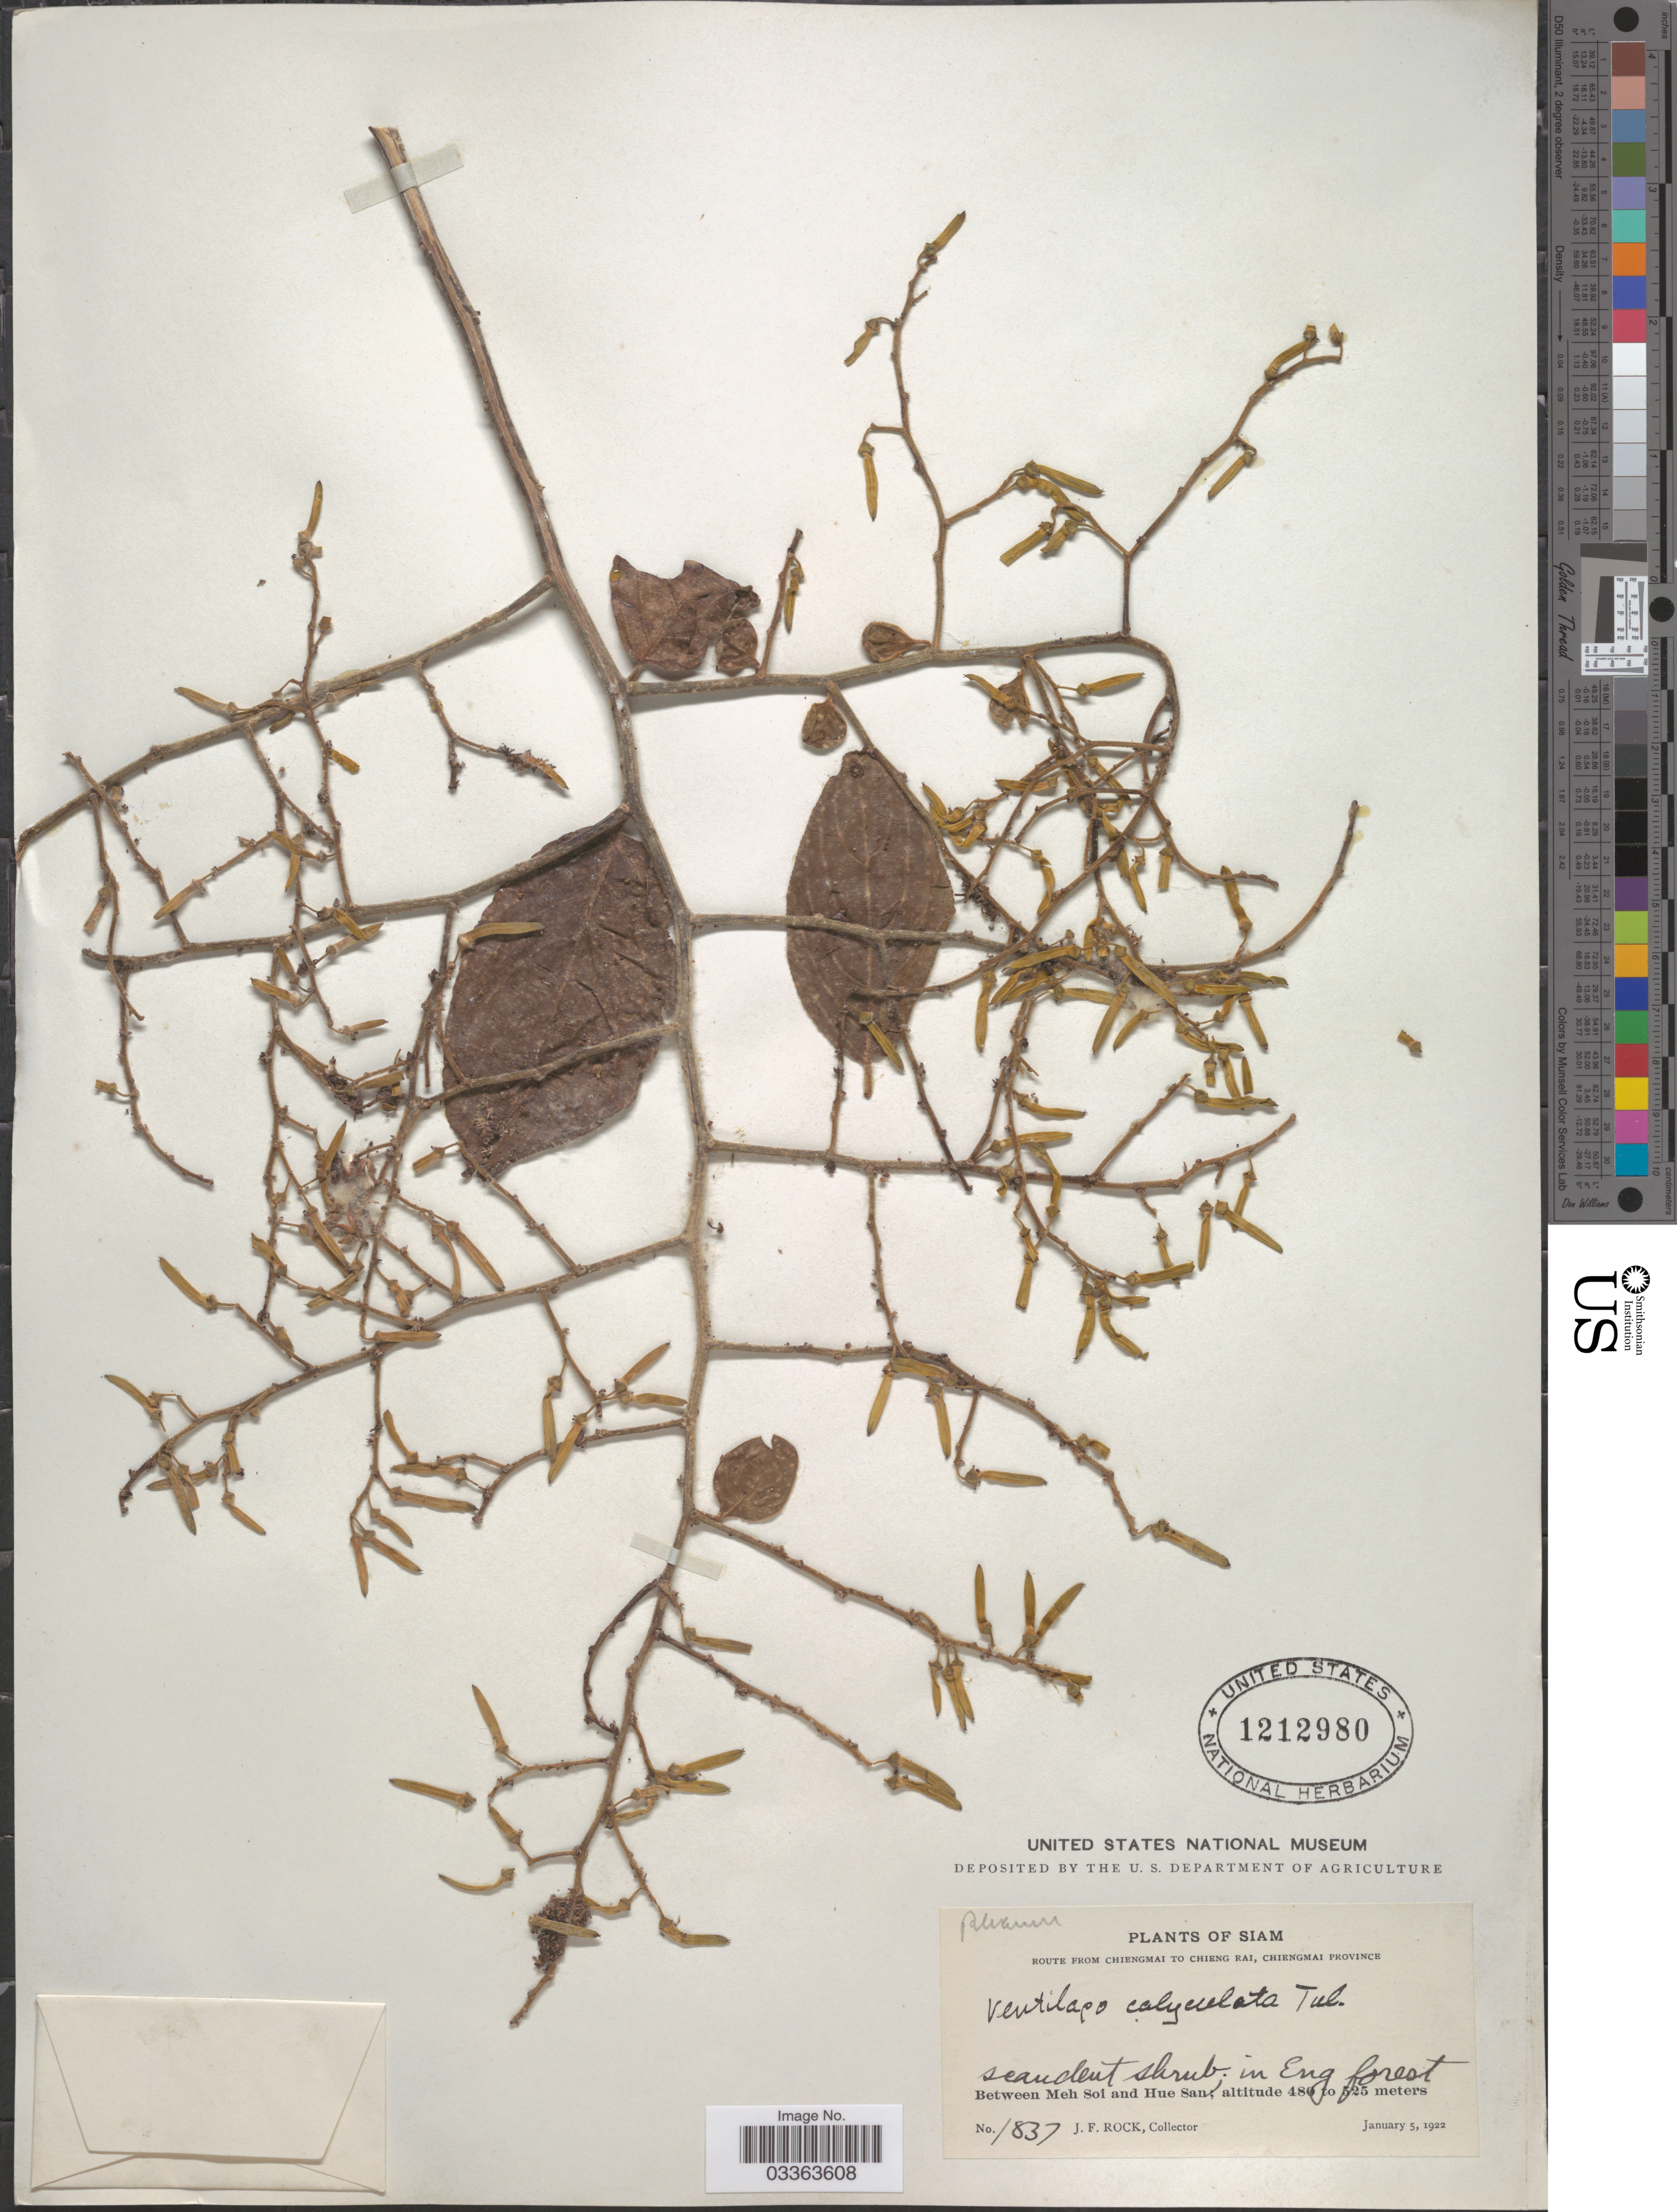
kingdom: Plantae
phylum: Tracheophyta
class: Magnoliopsida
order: Rosales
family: Rhamnaceae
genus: Ventilago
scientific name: Ventilago calyculata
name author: Tul.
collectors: J. Rock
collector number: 1837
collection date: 1922-01-05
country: Thailand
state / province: Chiang Mai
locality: Siam. Route from Chiengmai to Chieng Rai, Chiengmai Province. In Eng forest. Between Meh Soi and Hue San.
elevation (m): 480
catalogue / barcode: US 1212980